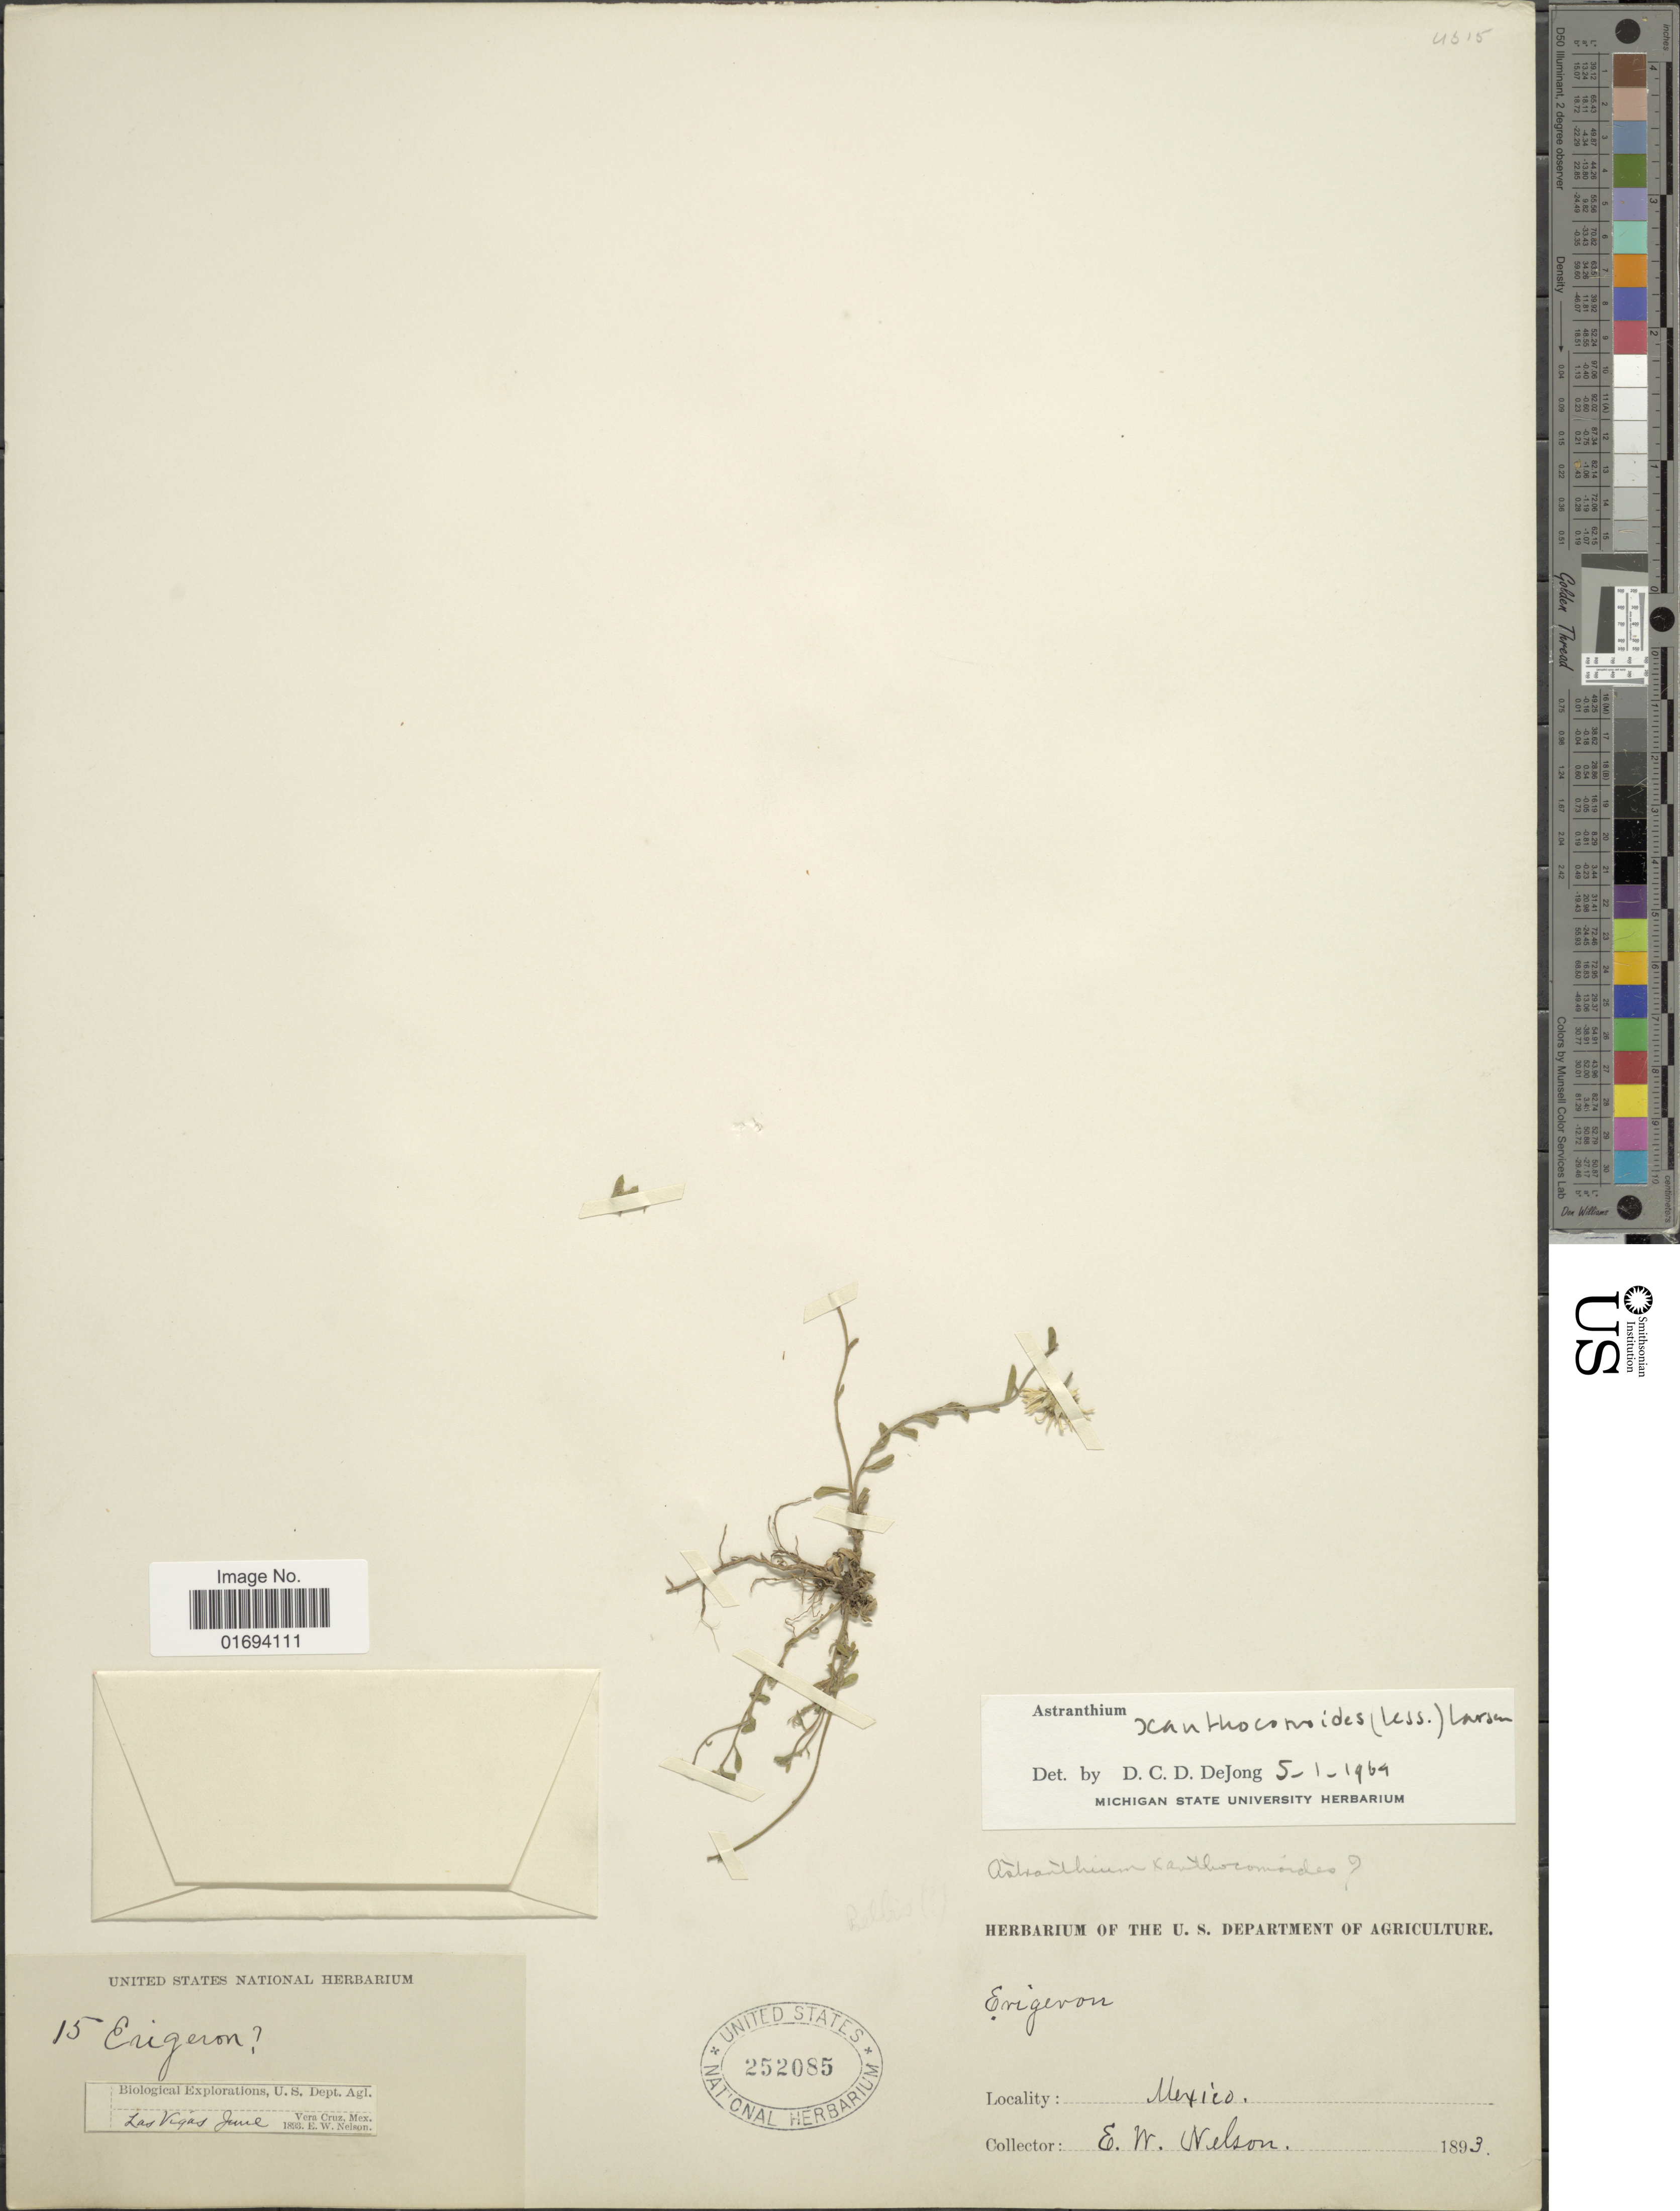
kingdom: Plantae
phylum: Tracheophyta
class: Magnoliopsida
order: Asterales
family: Asteraceae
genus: Astranthium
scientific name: Astranthium xanthocomoides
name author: (Less.) Larsen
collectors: E. W. Nelson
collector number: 15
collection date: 1893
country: Mexico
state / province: Veracruz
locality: Las Vegas, Mexico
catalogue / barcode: US 252085